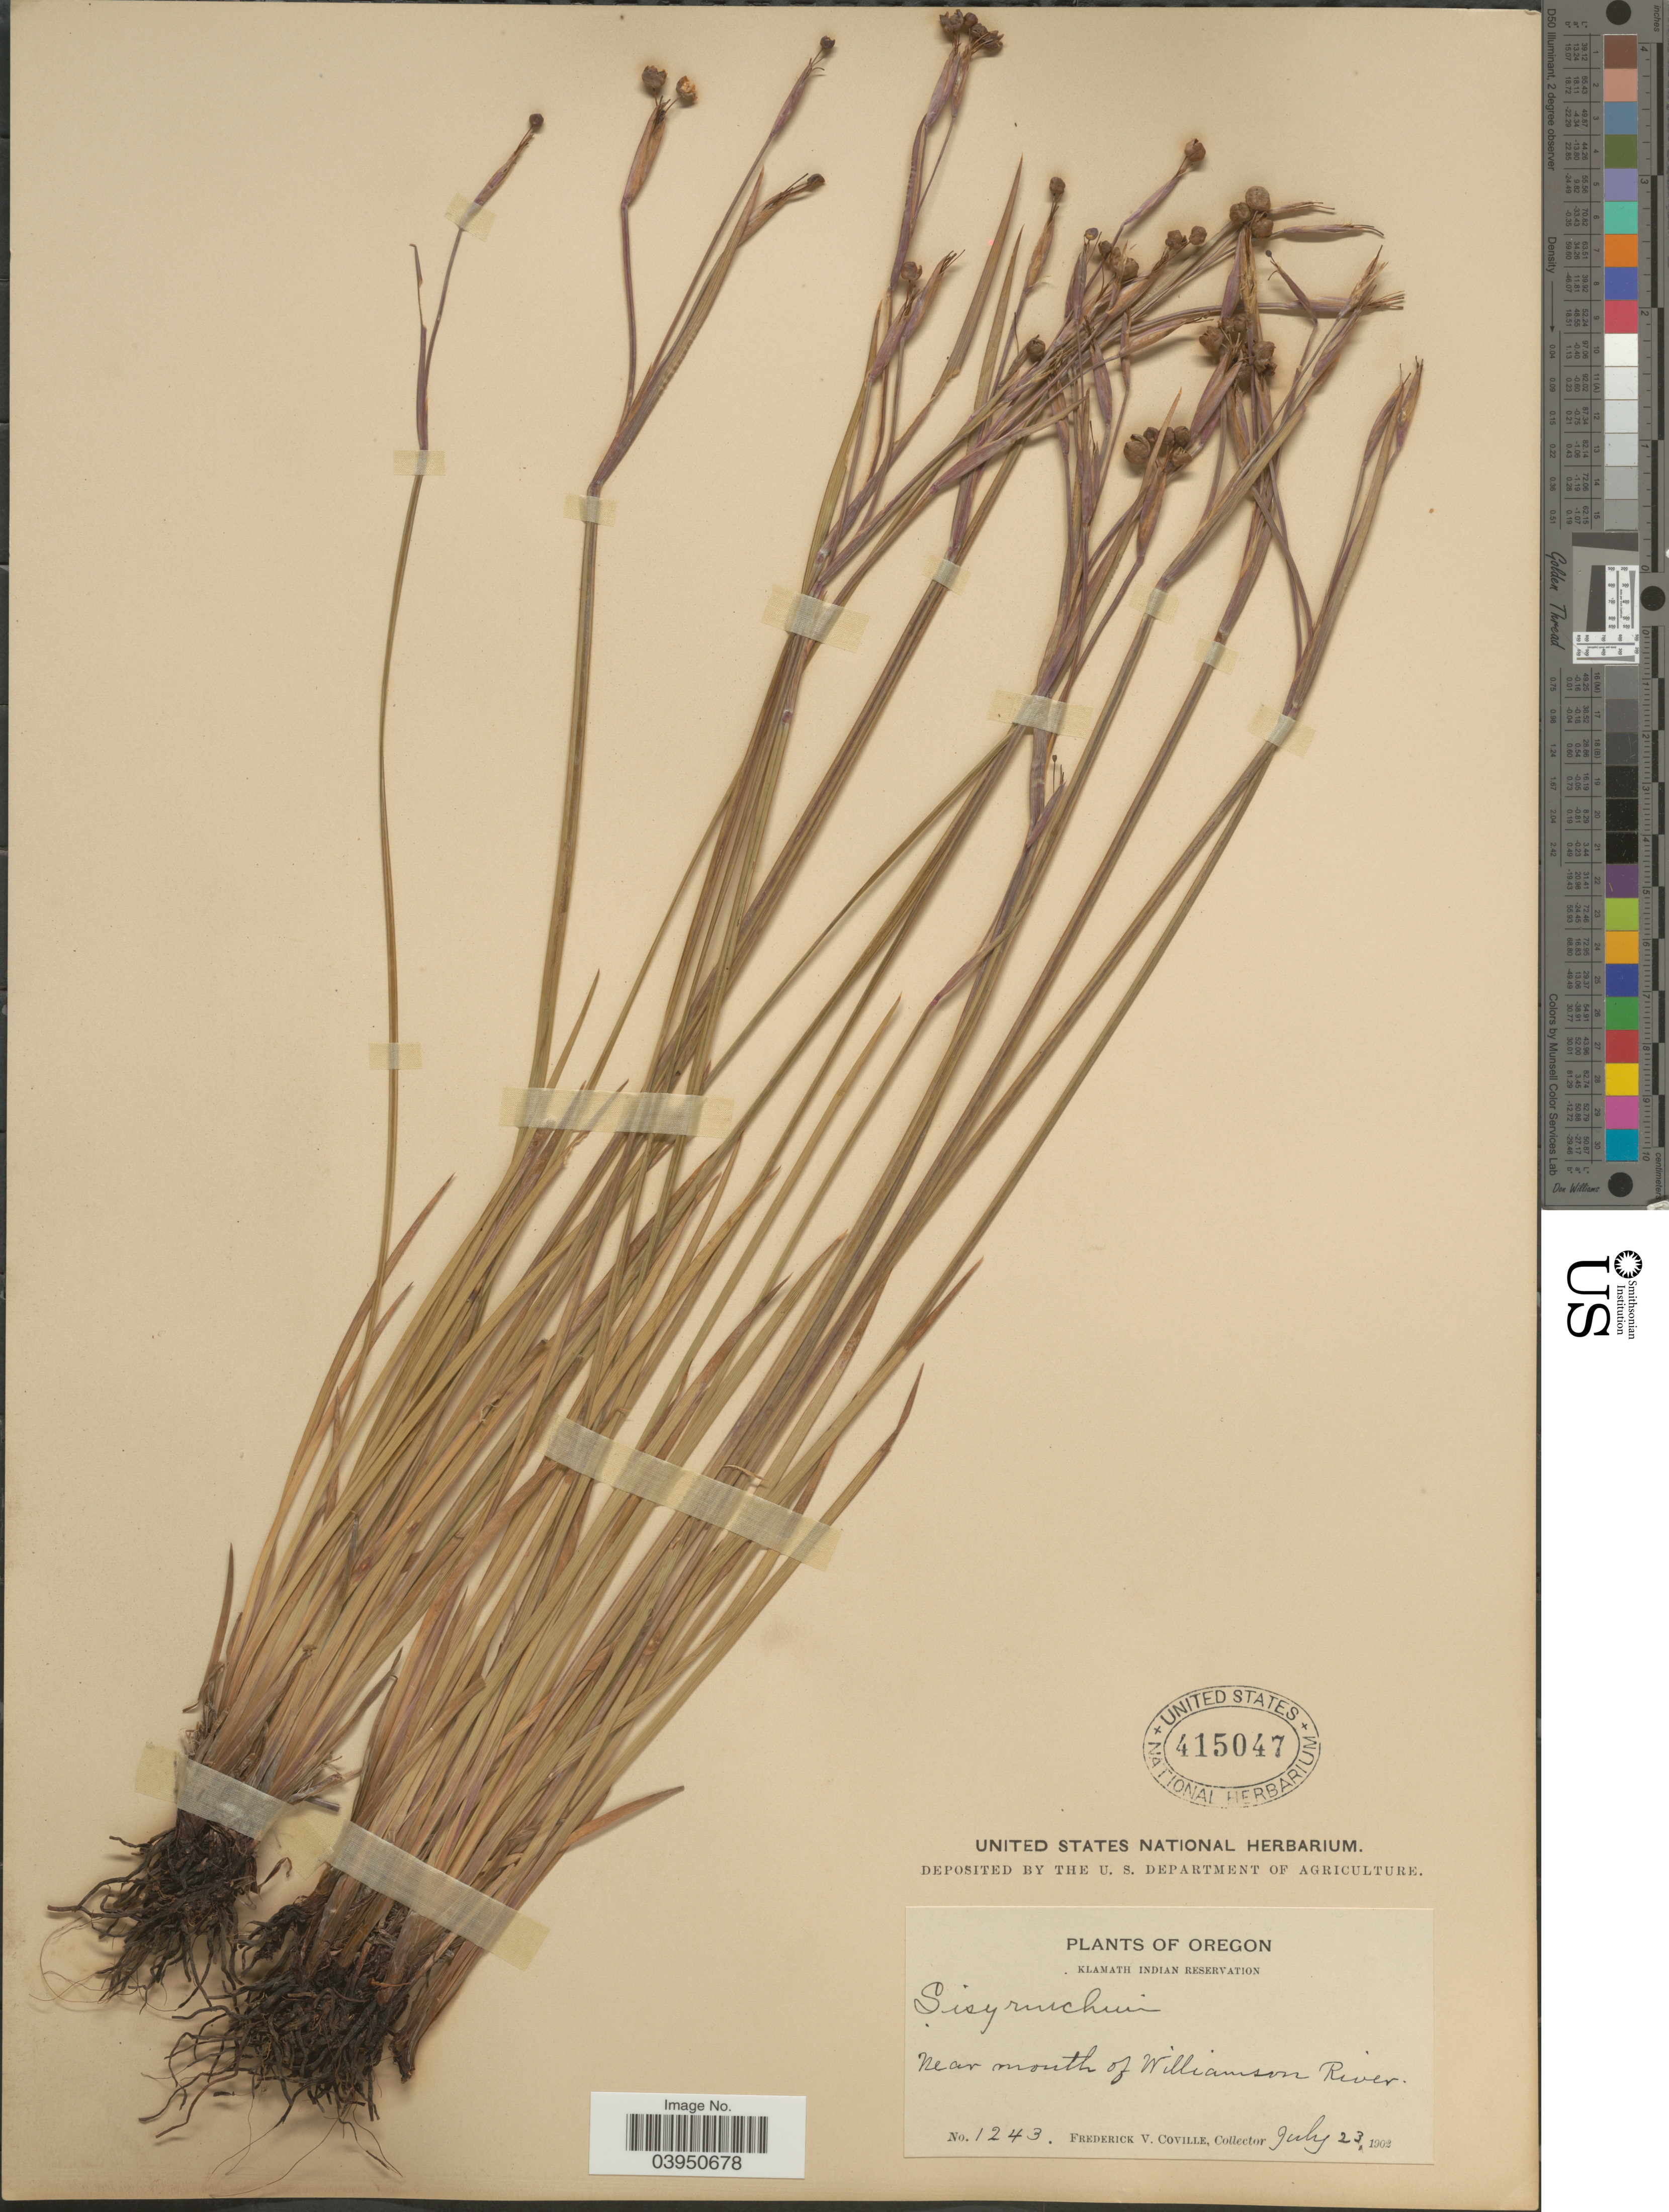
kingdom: Plantae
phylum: Tracheophyta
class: Liliopsida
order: Asparagales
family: Iridaceae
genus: Sisyrinchium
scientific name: Sisyrinchium birameum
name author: Piper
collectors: F. V. Coville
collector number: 1243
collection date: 1902-07-23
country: United States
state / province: Oregon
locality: Klamath Indian Reservation. Near mouth of Williamson River.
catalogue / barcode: US 415047